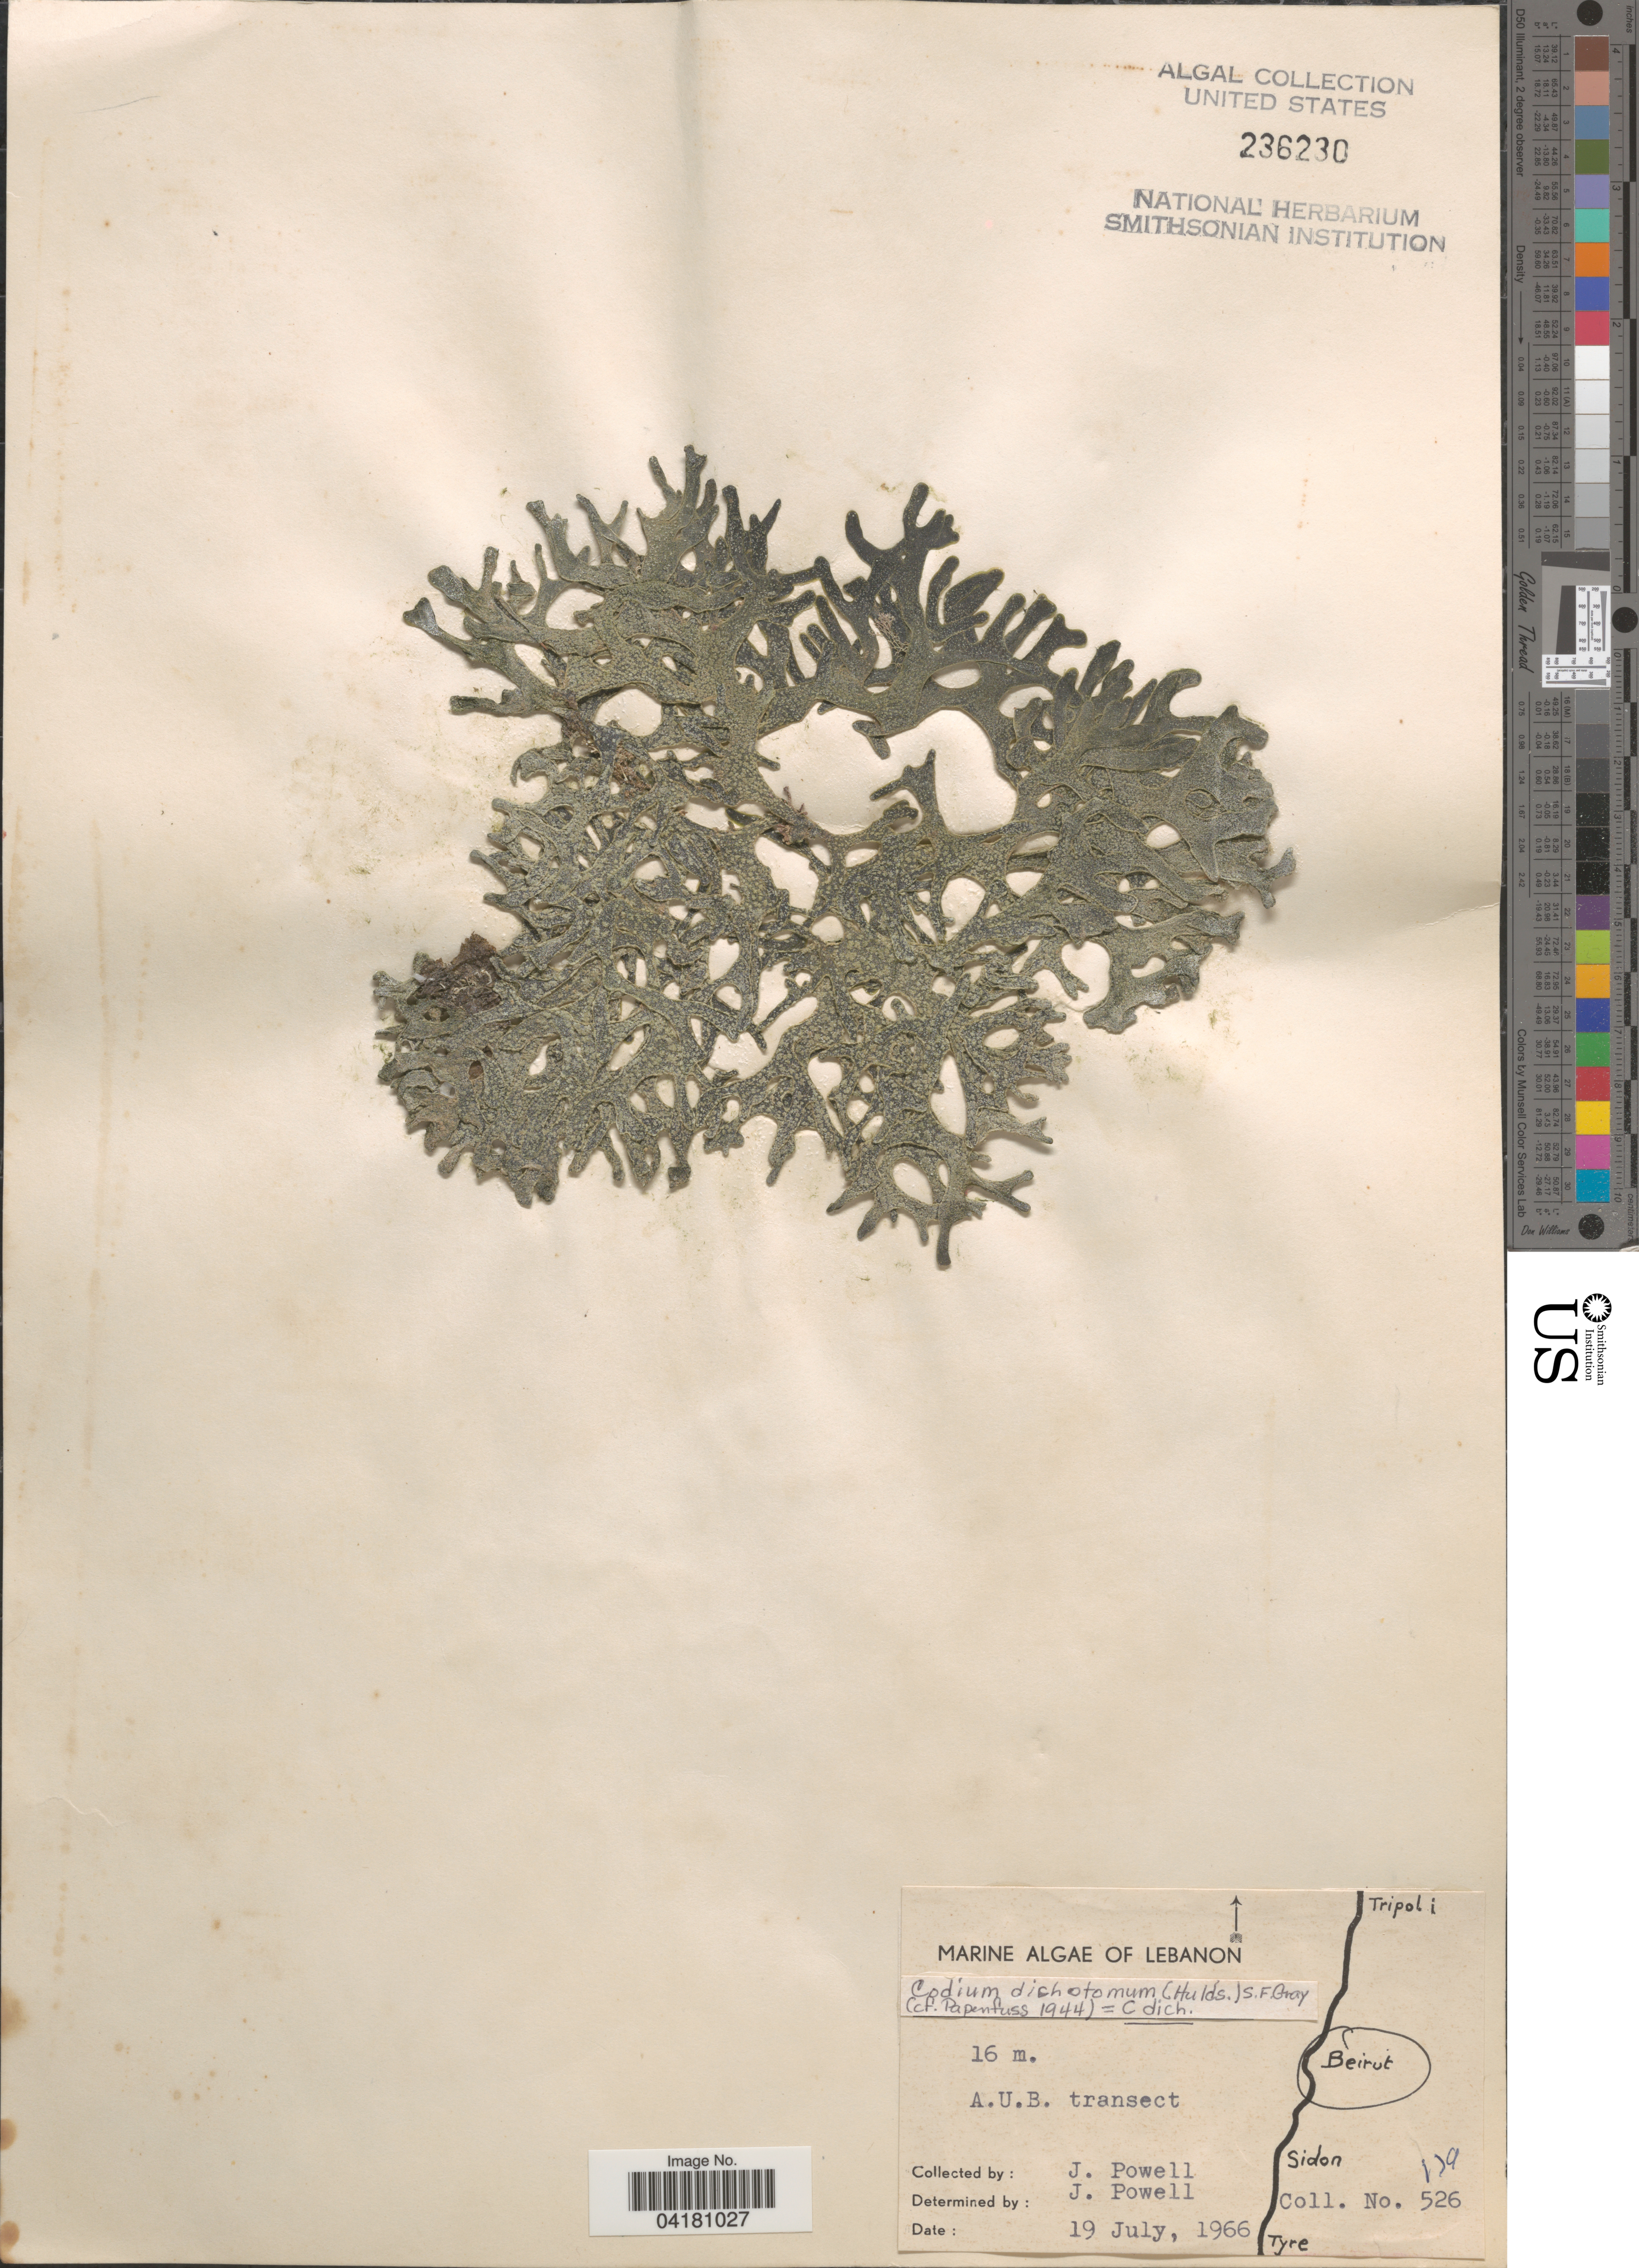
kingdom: Plantae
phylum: Chlorophyta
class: Ulvophyceae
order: Bryopsidales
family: Codiaceae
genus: Codium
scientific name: Codium dichotomum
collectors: J. Powell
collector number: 526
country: Lebanon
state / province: Beyrouth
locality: Beirut. A.U.B. transect.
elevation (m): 16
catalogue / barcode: US 236230